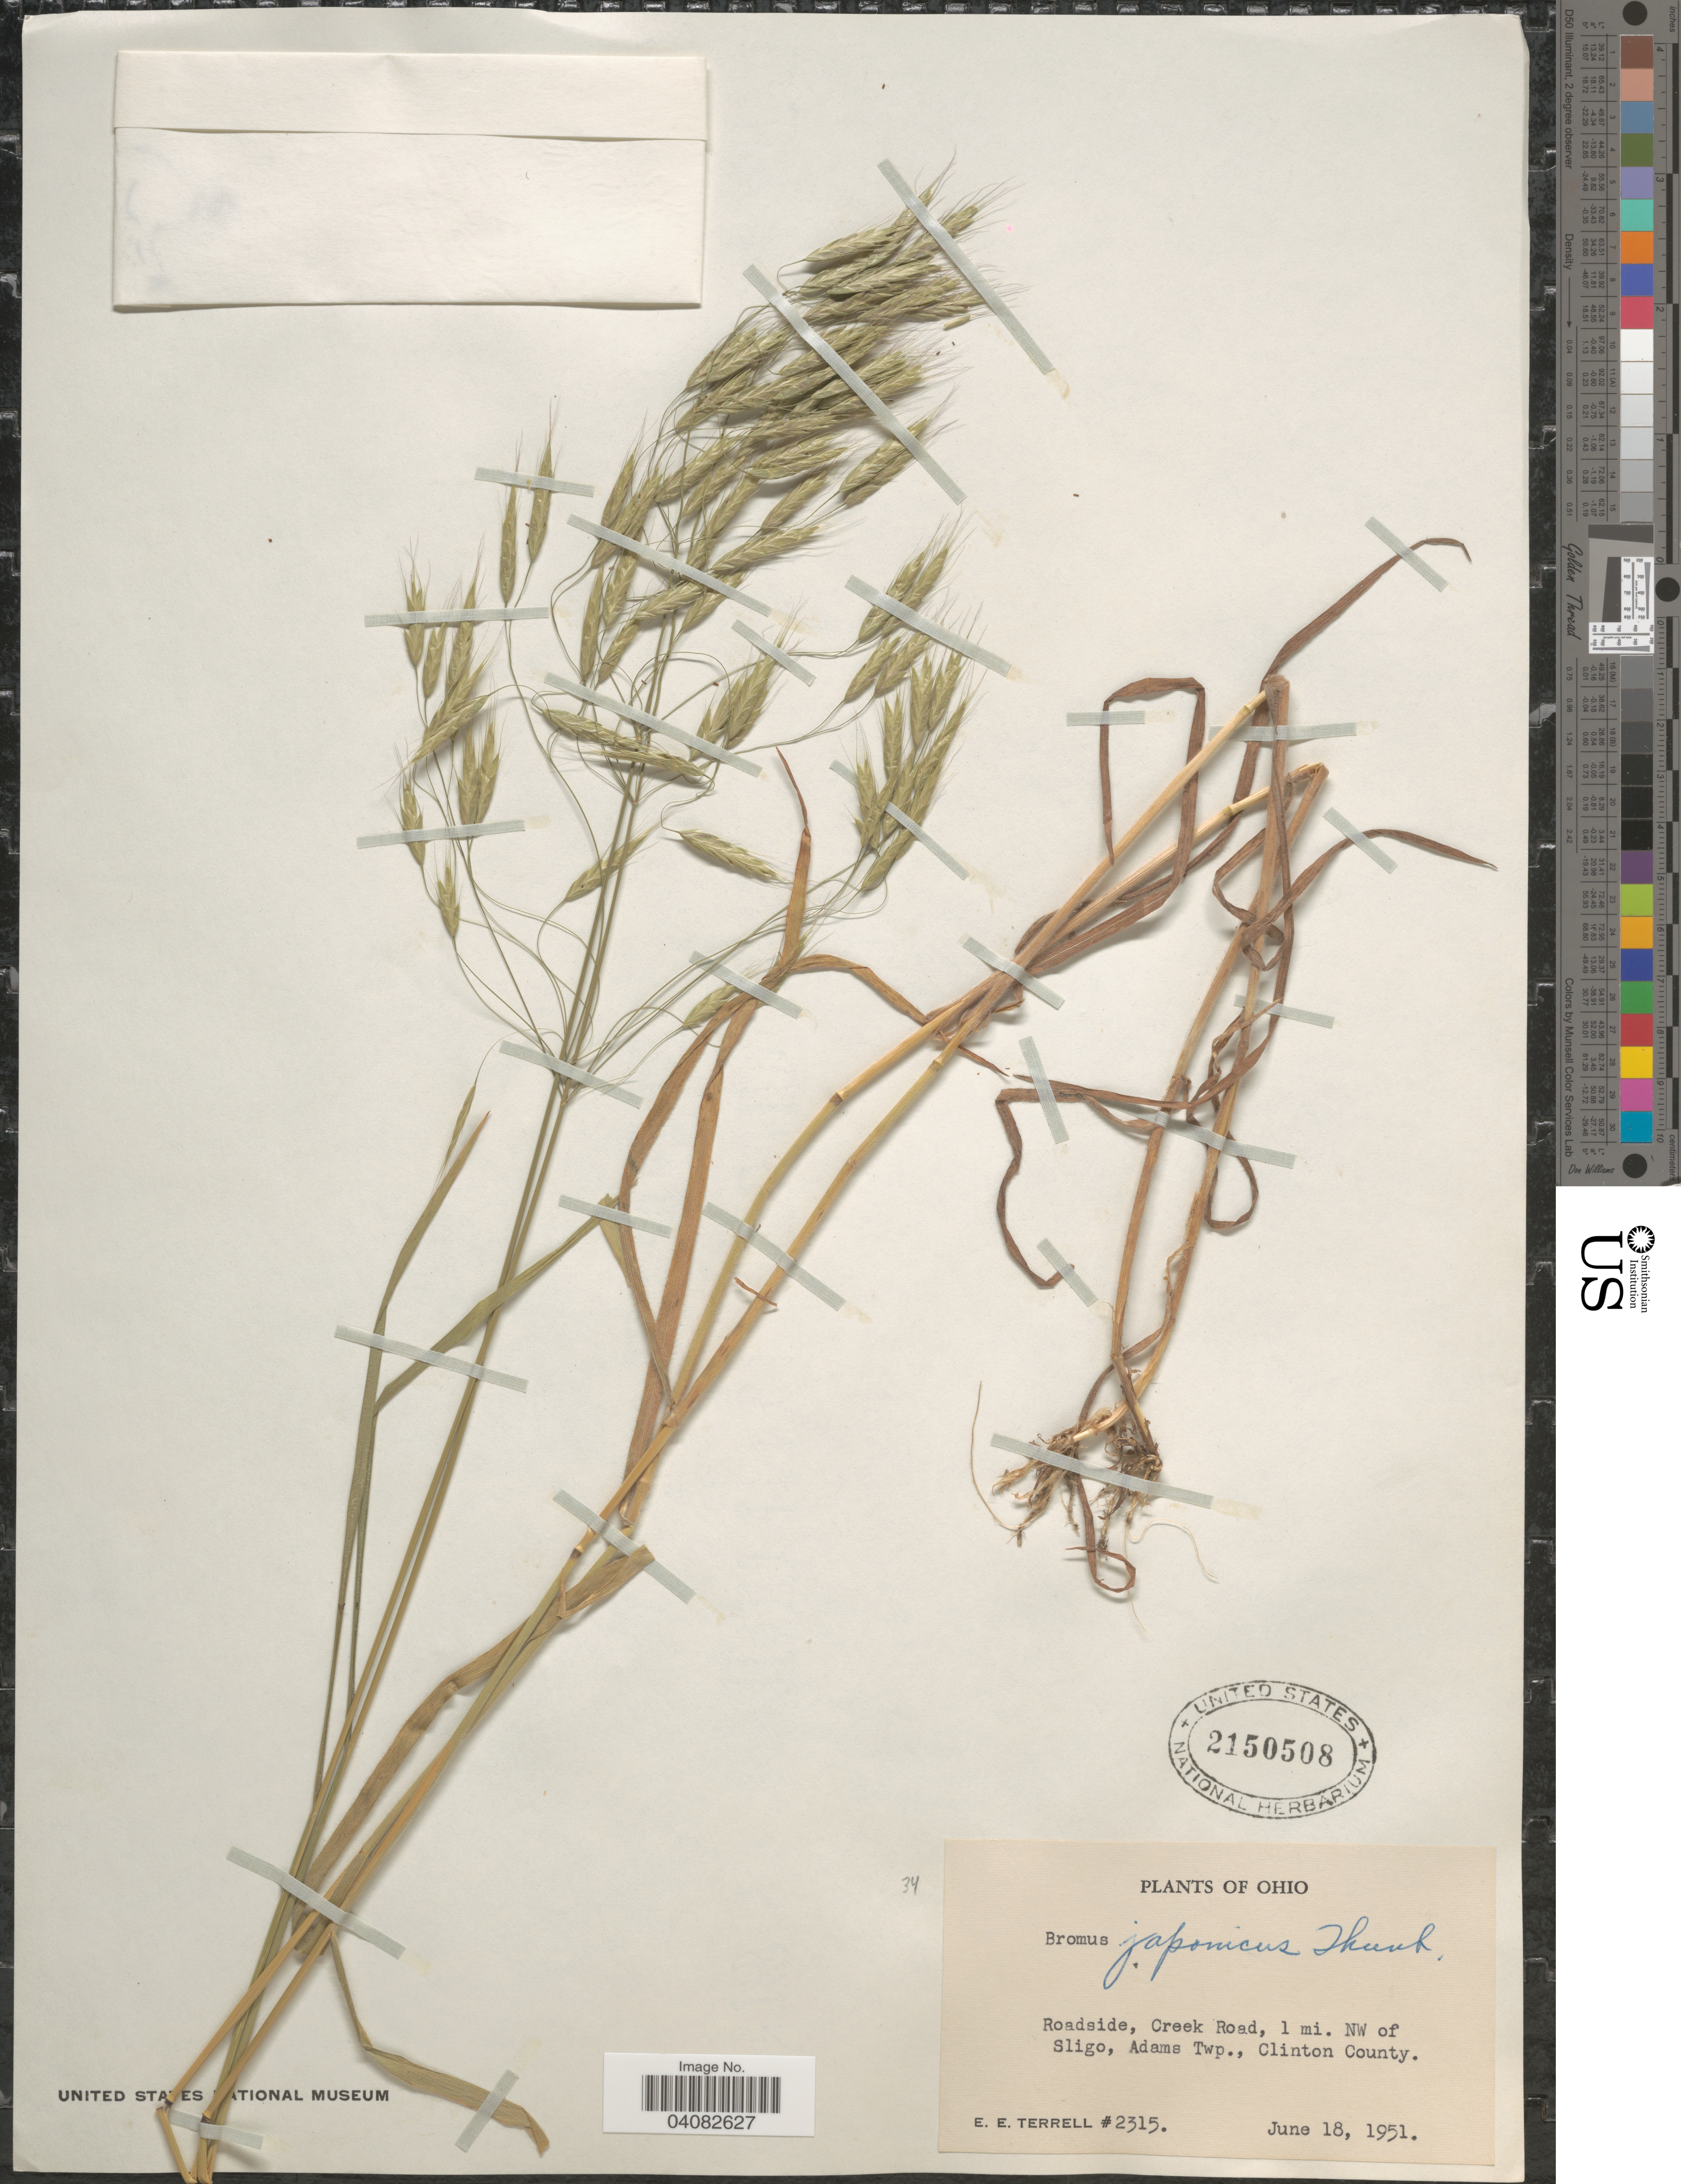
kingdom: Plantae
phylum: Tracheophyta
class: Liliopsida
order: Poales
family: Poaceae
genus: Bromus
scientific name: Bromus japonicus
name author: Houtt.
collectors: E. E. Terrell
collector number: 2315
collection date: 1951-06-18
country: United States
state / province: Ohio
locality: Roadside, Creek Road, 1 mi. NW of Sligo, Adams Twp., Clinton County.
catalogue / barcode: US 2150508